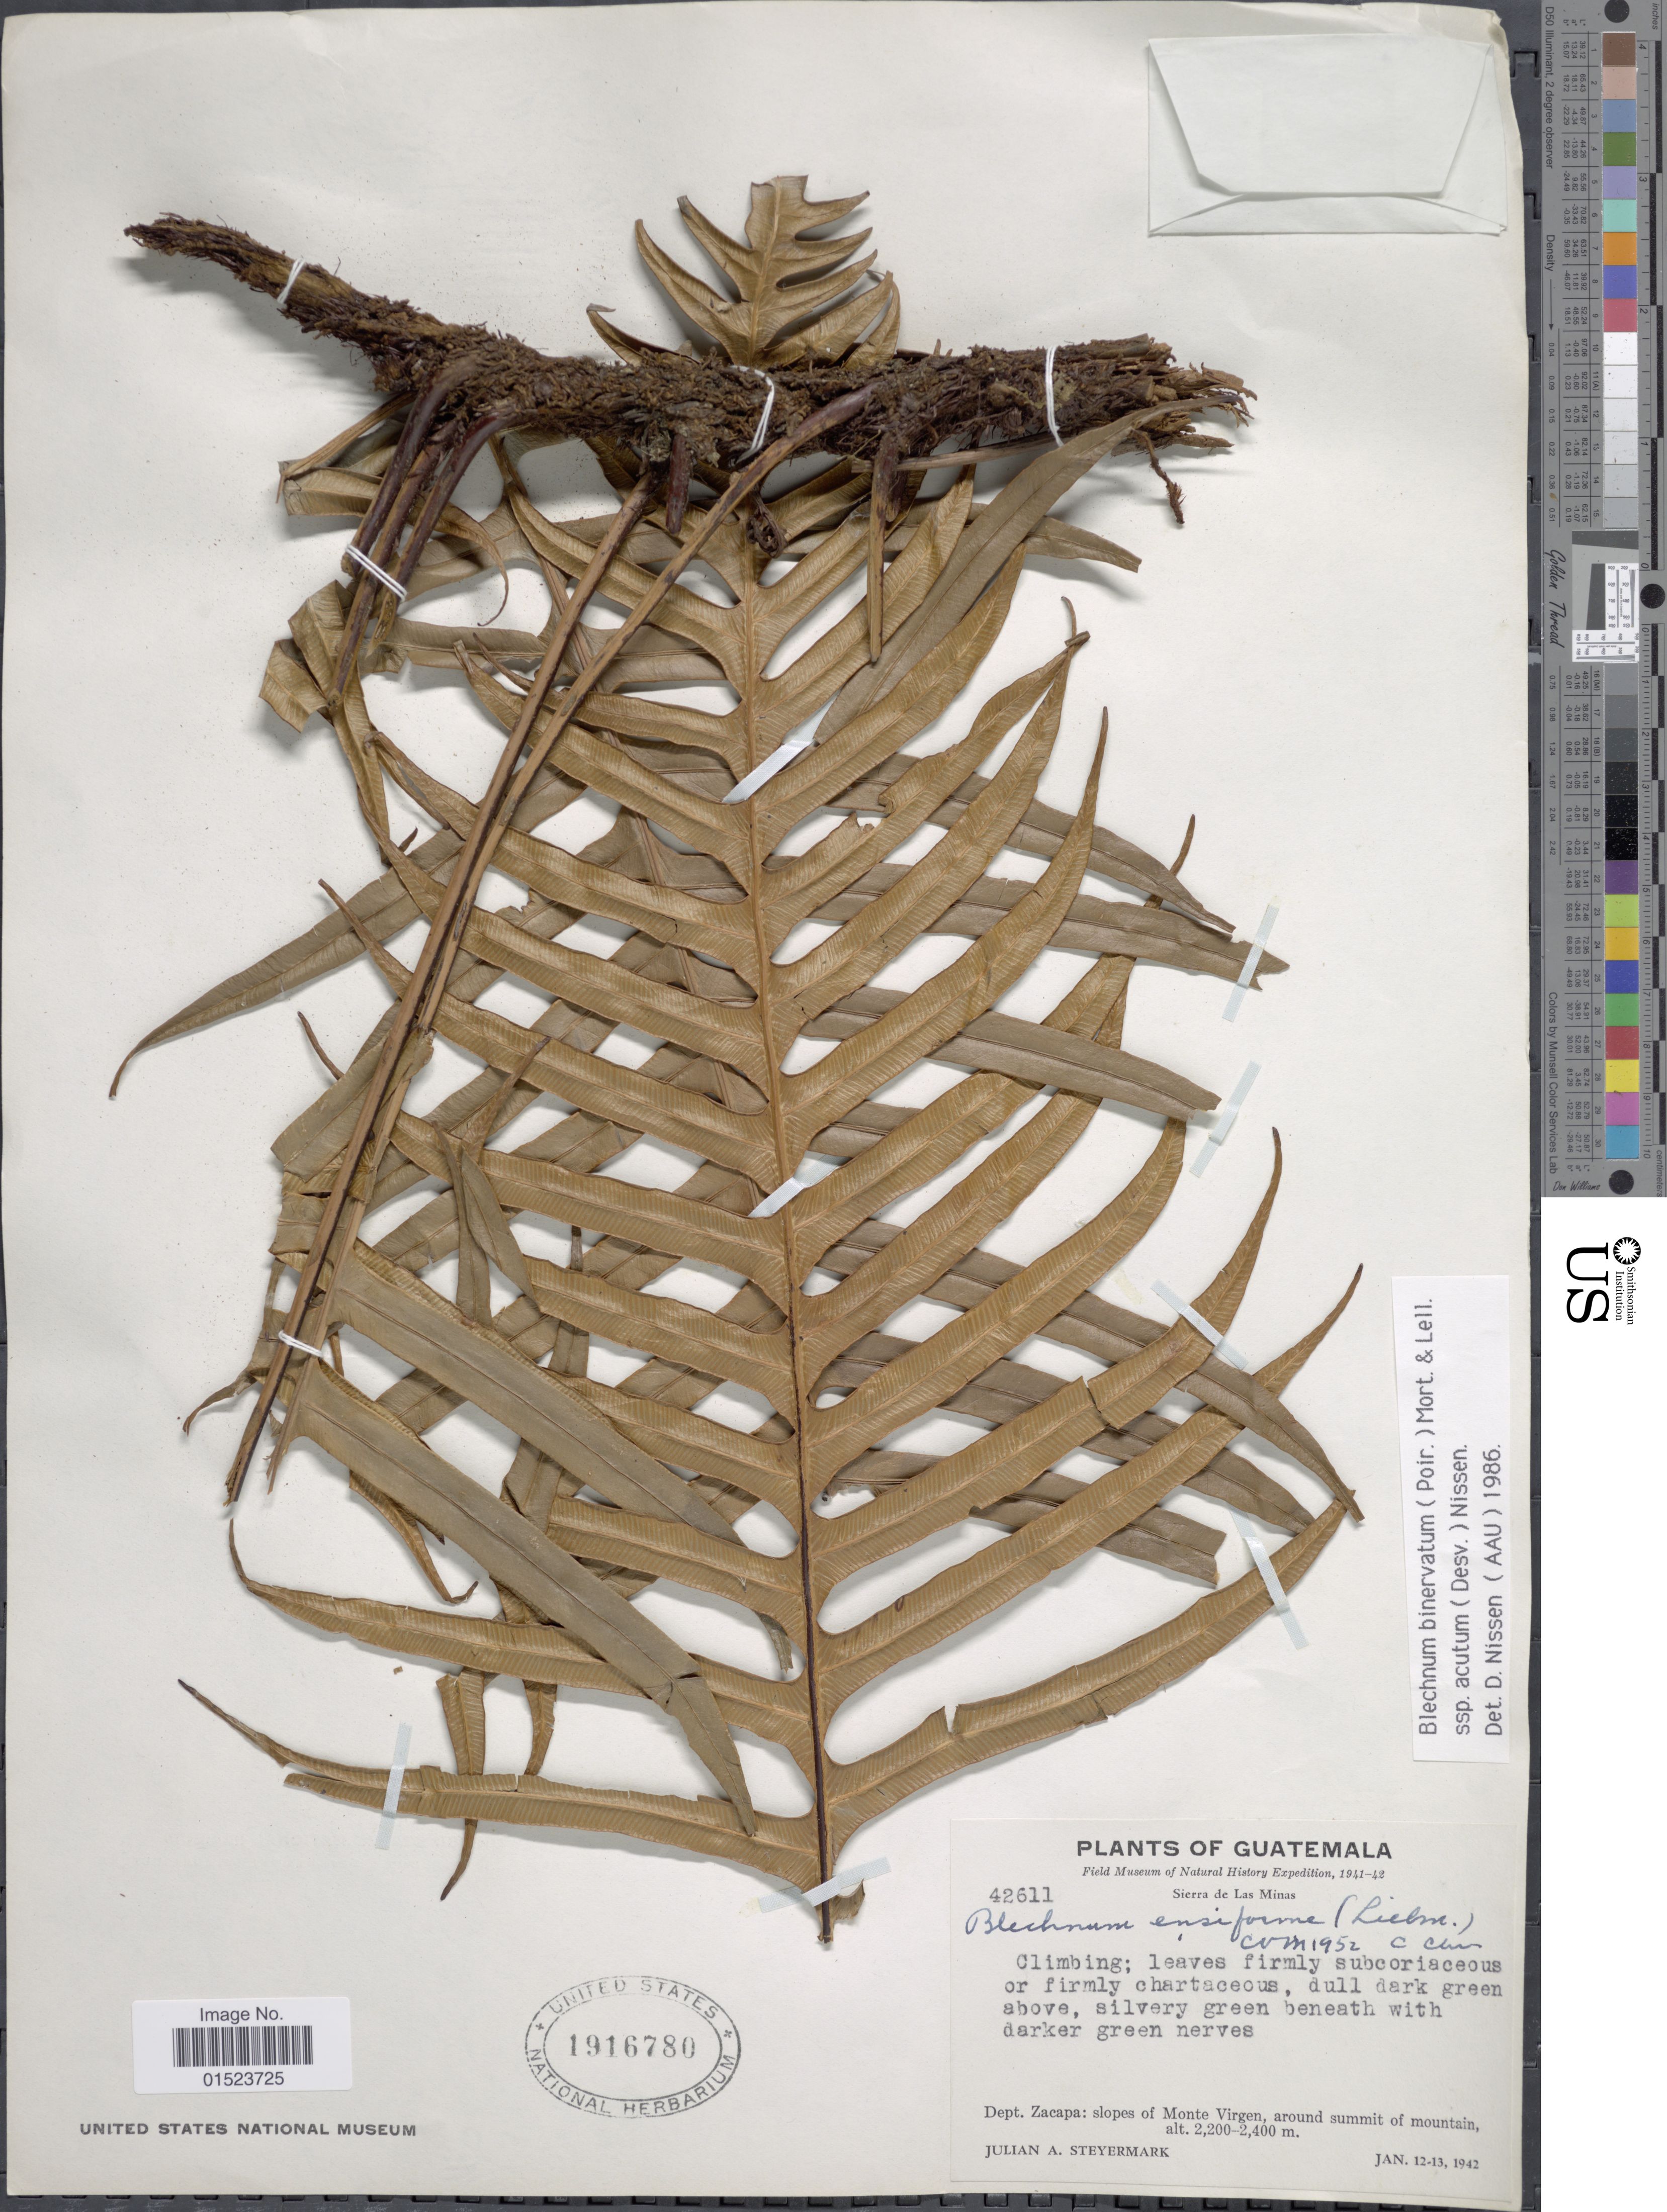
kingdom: Plantae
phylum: Tracheophyta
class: Polypodiopsida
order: Polypodiales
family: Blechnaceae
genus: Blechnum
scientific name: Blechnum ensiforme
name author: (Liebm.) C. Chr.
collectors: J. Steyermark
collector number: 42611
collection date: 1942-01-12/1942-01-13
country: Guatemala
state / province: Zacapa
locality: Slopes of Monte Virgen, around summit of mountain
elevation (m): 2200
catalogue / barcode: US 1916780